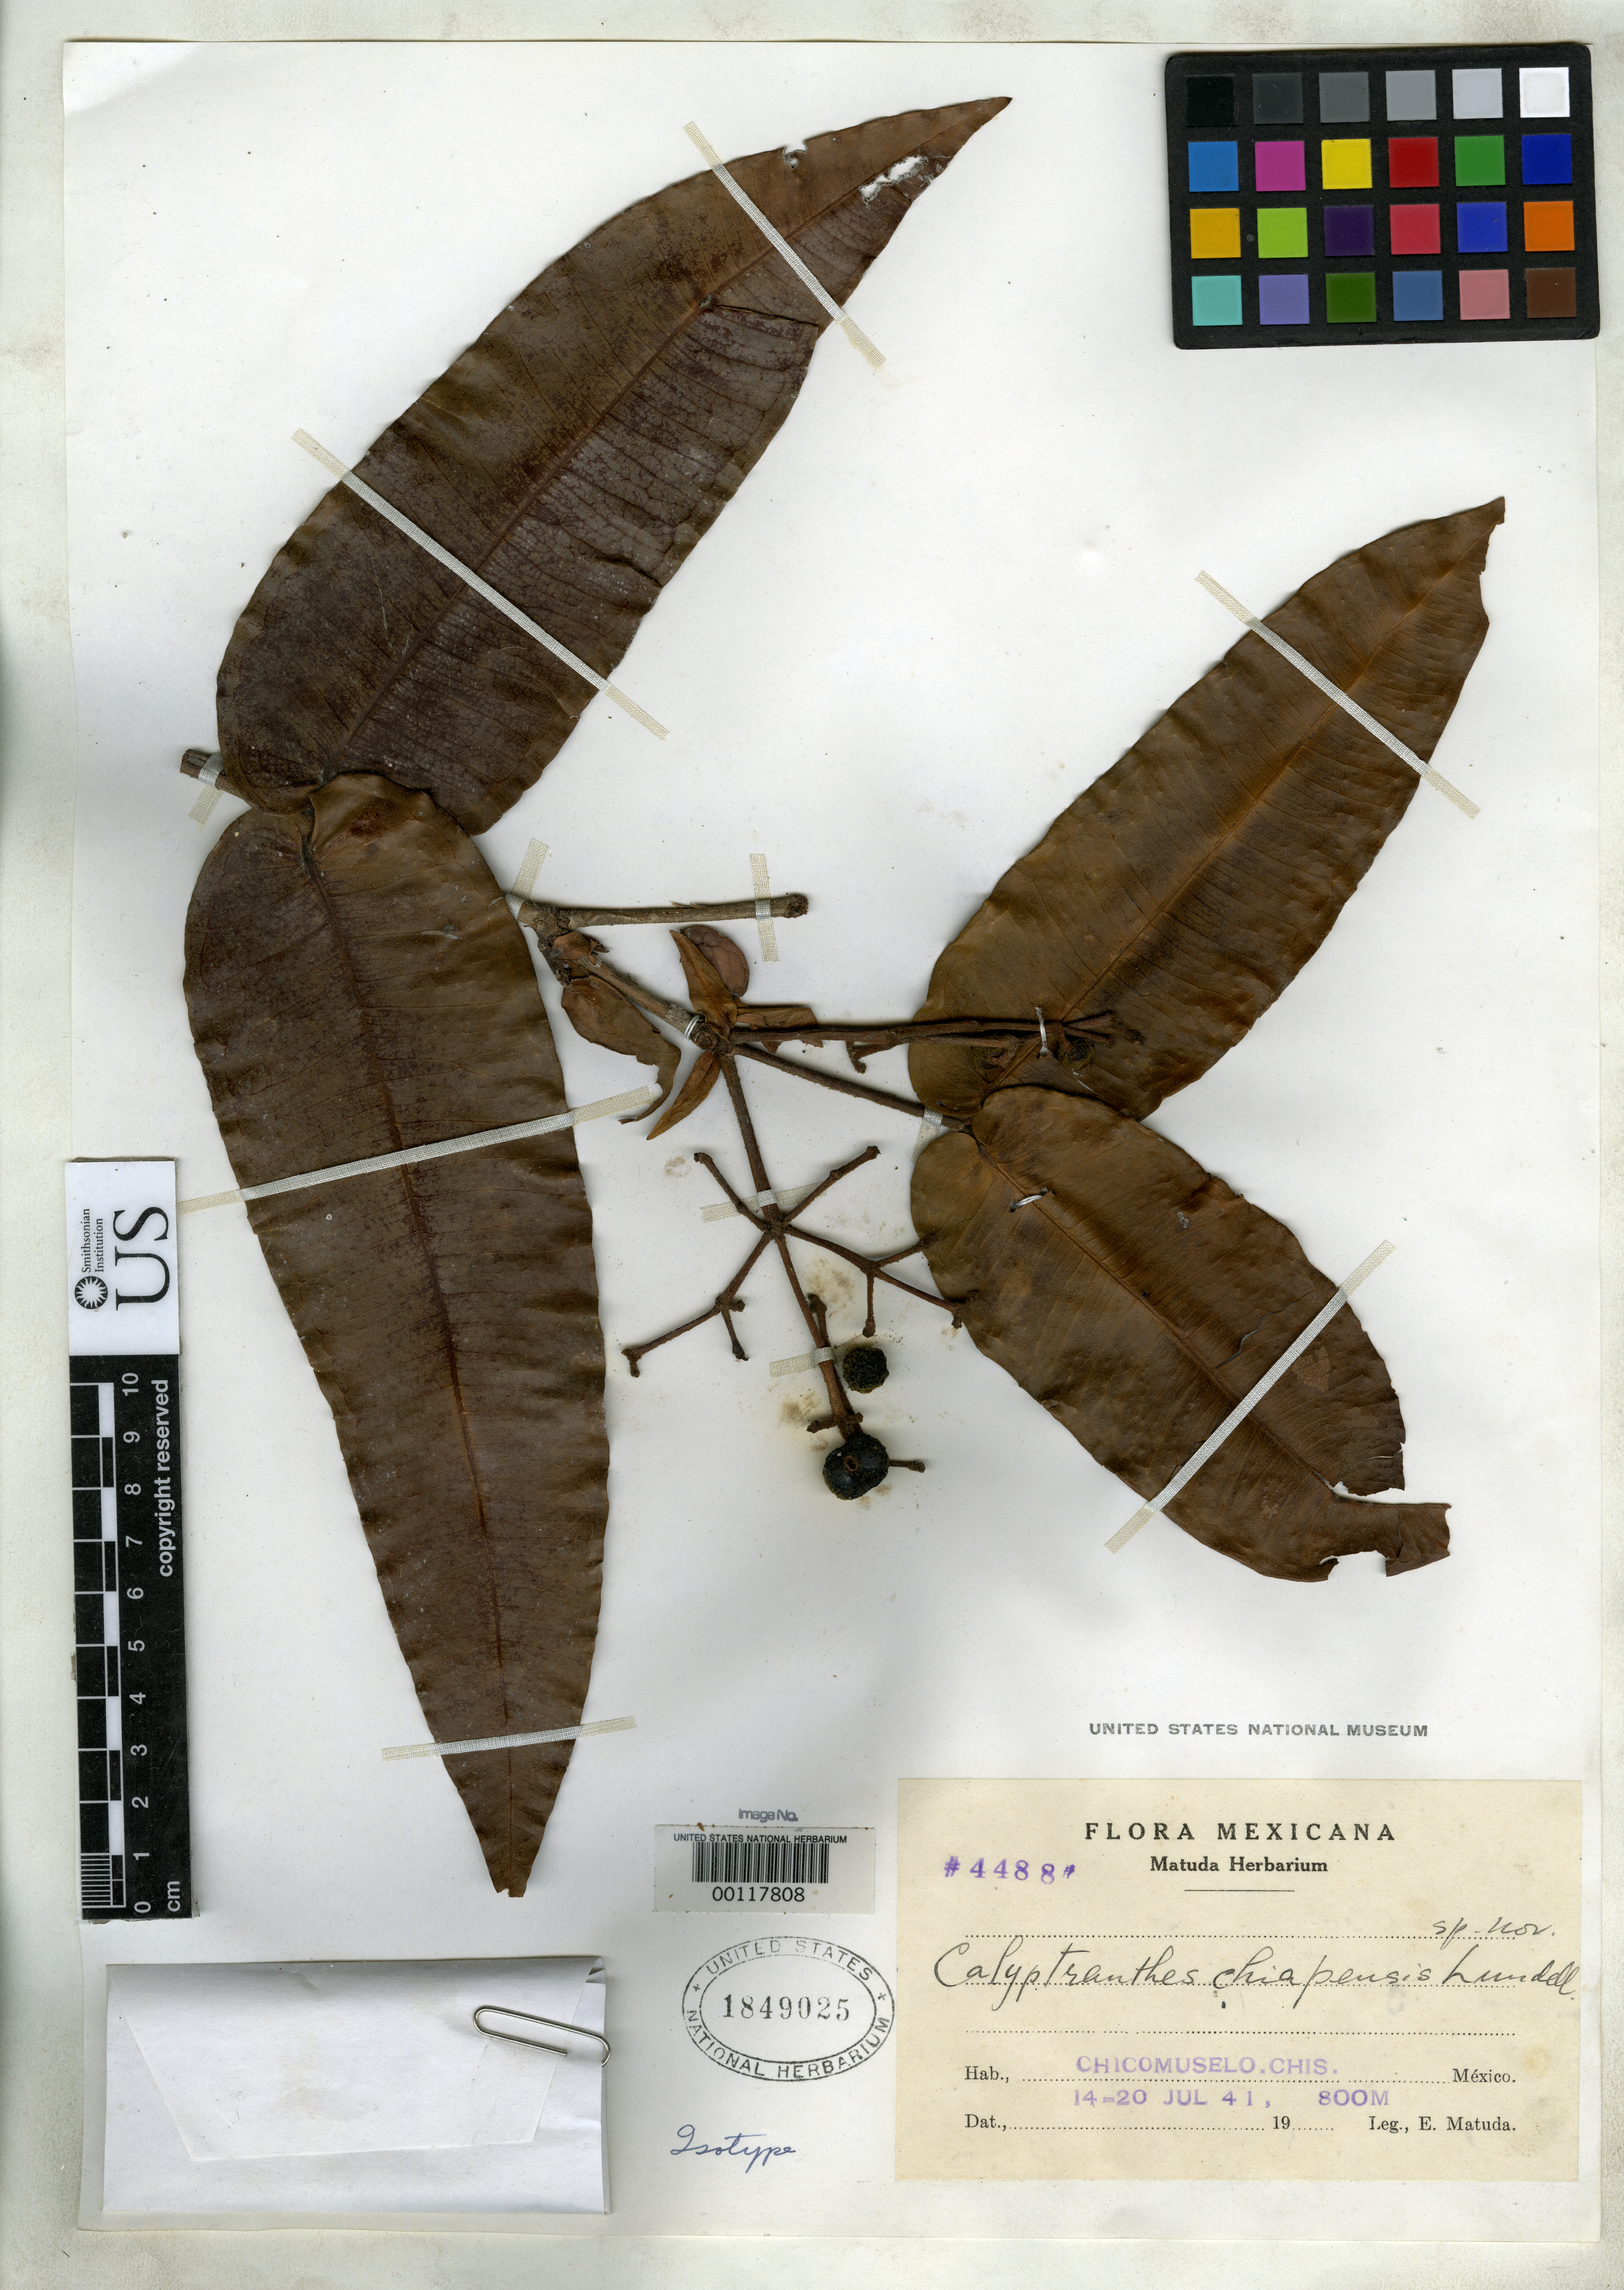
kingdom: Plantae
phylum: Tracheophyta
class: Magnoliopsida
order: Myrtales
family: Myrtaceae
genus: Calyptranthes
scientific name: Calyptranthes chiapensis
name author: Lundell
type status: Isotype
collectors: E. Matuda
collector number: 4488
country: Mexico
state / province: Chiapas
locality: Chicomuselo.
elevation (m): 800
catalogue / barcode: US 1849025